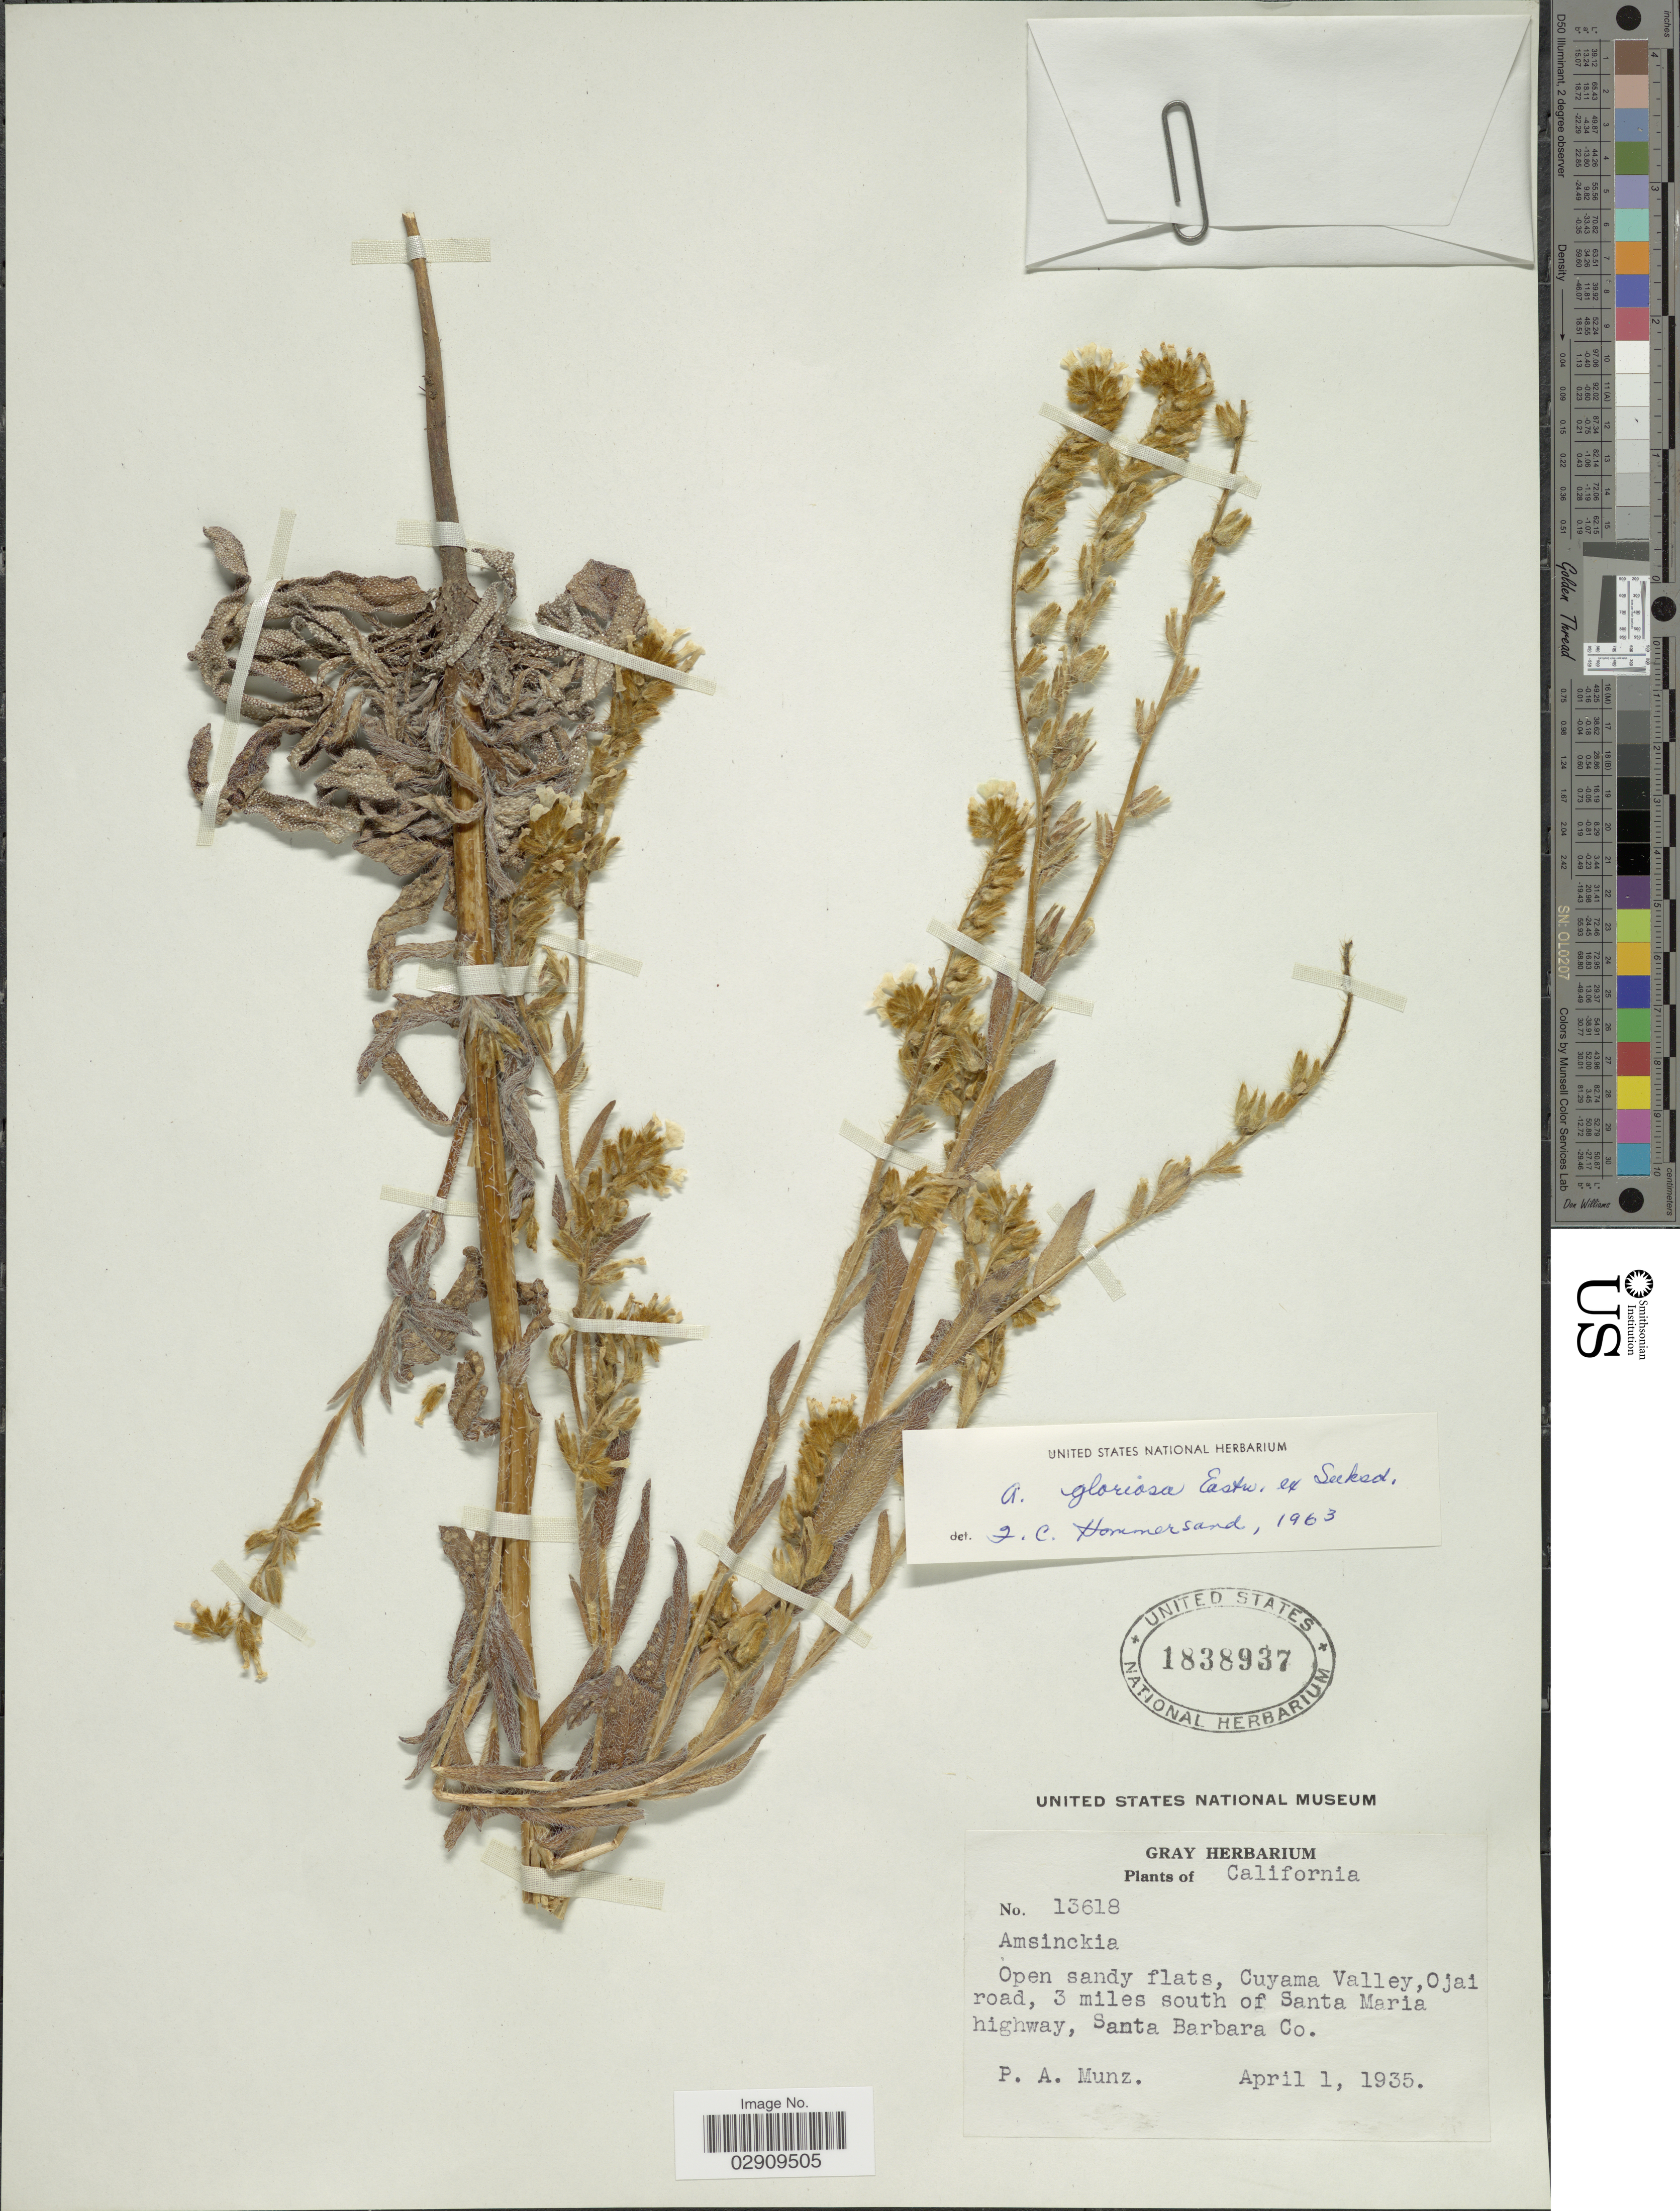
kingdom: Plantae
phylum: Tracheophyta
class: Magnoliopsida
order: Boraginales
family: Boraginaceae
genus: Amsinckia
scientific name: Amsinckia tessellata var. gloriosa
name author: (Eastw. ex Suksd.) Hoover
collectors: P. A. Munz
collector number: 13618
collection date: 1935-04-01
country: United States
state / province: California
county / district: Santa Barbara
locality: Open sandy flats, Cuyama Valley, Ojai road, 3 miles south of Santa Maria highway, Santa Barbara Co.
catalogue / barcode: US 1838937